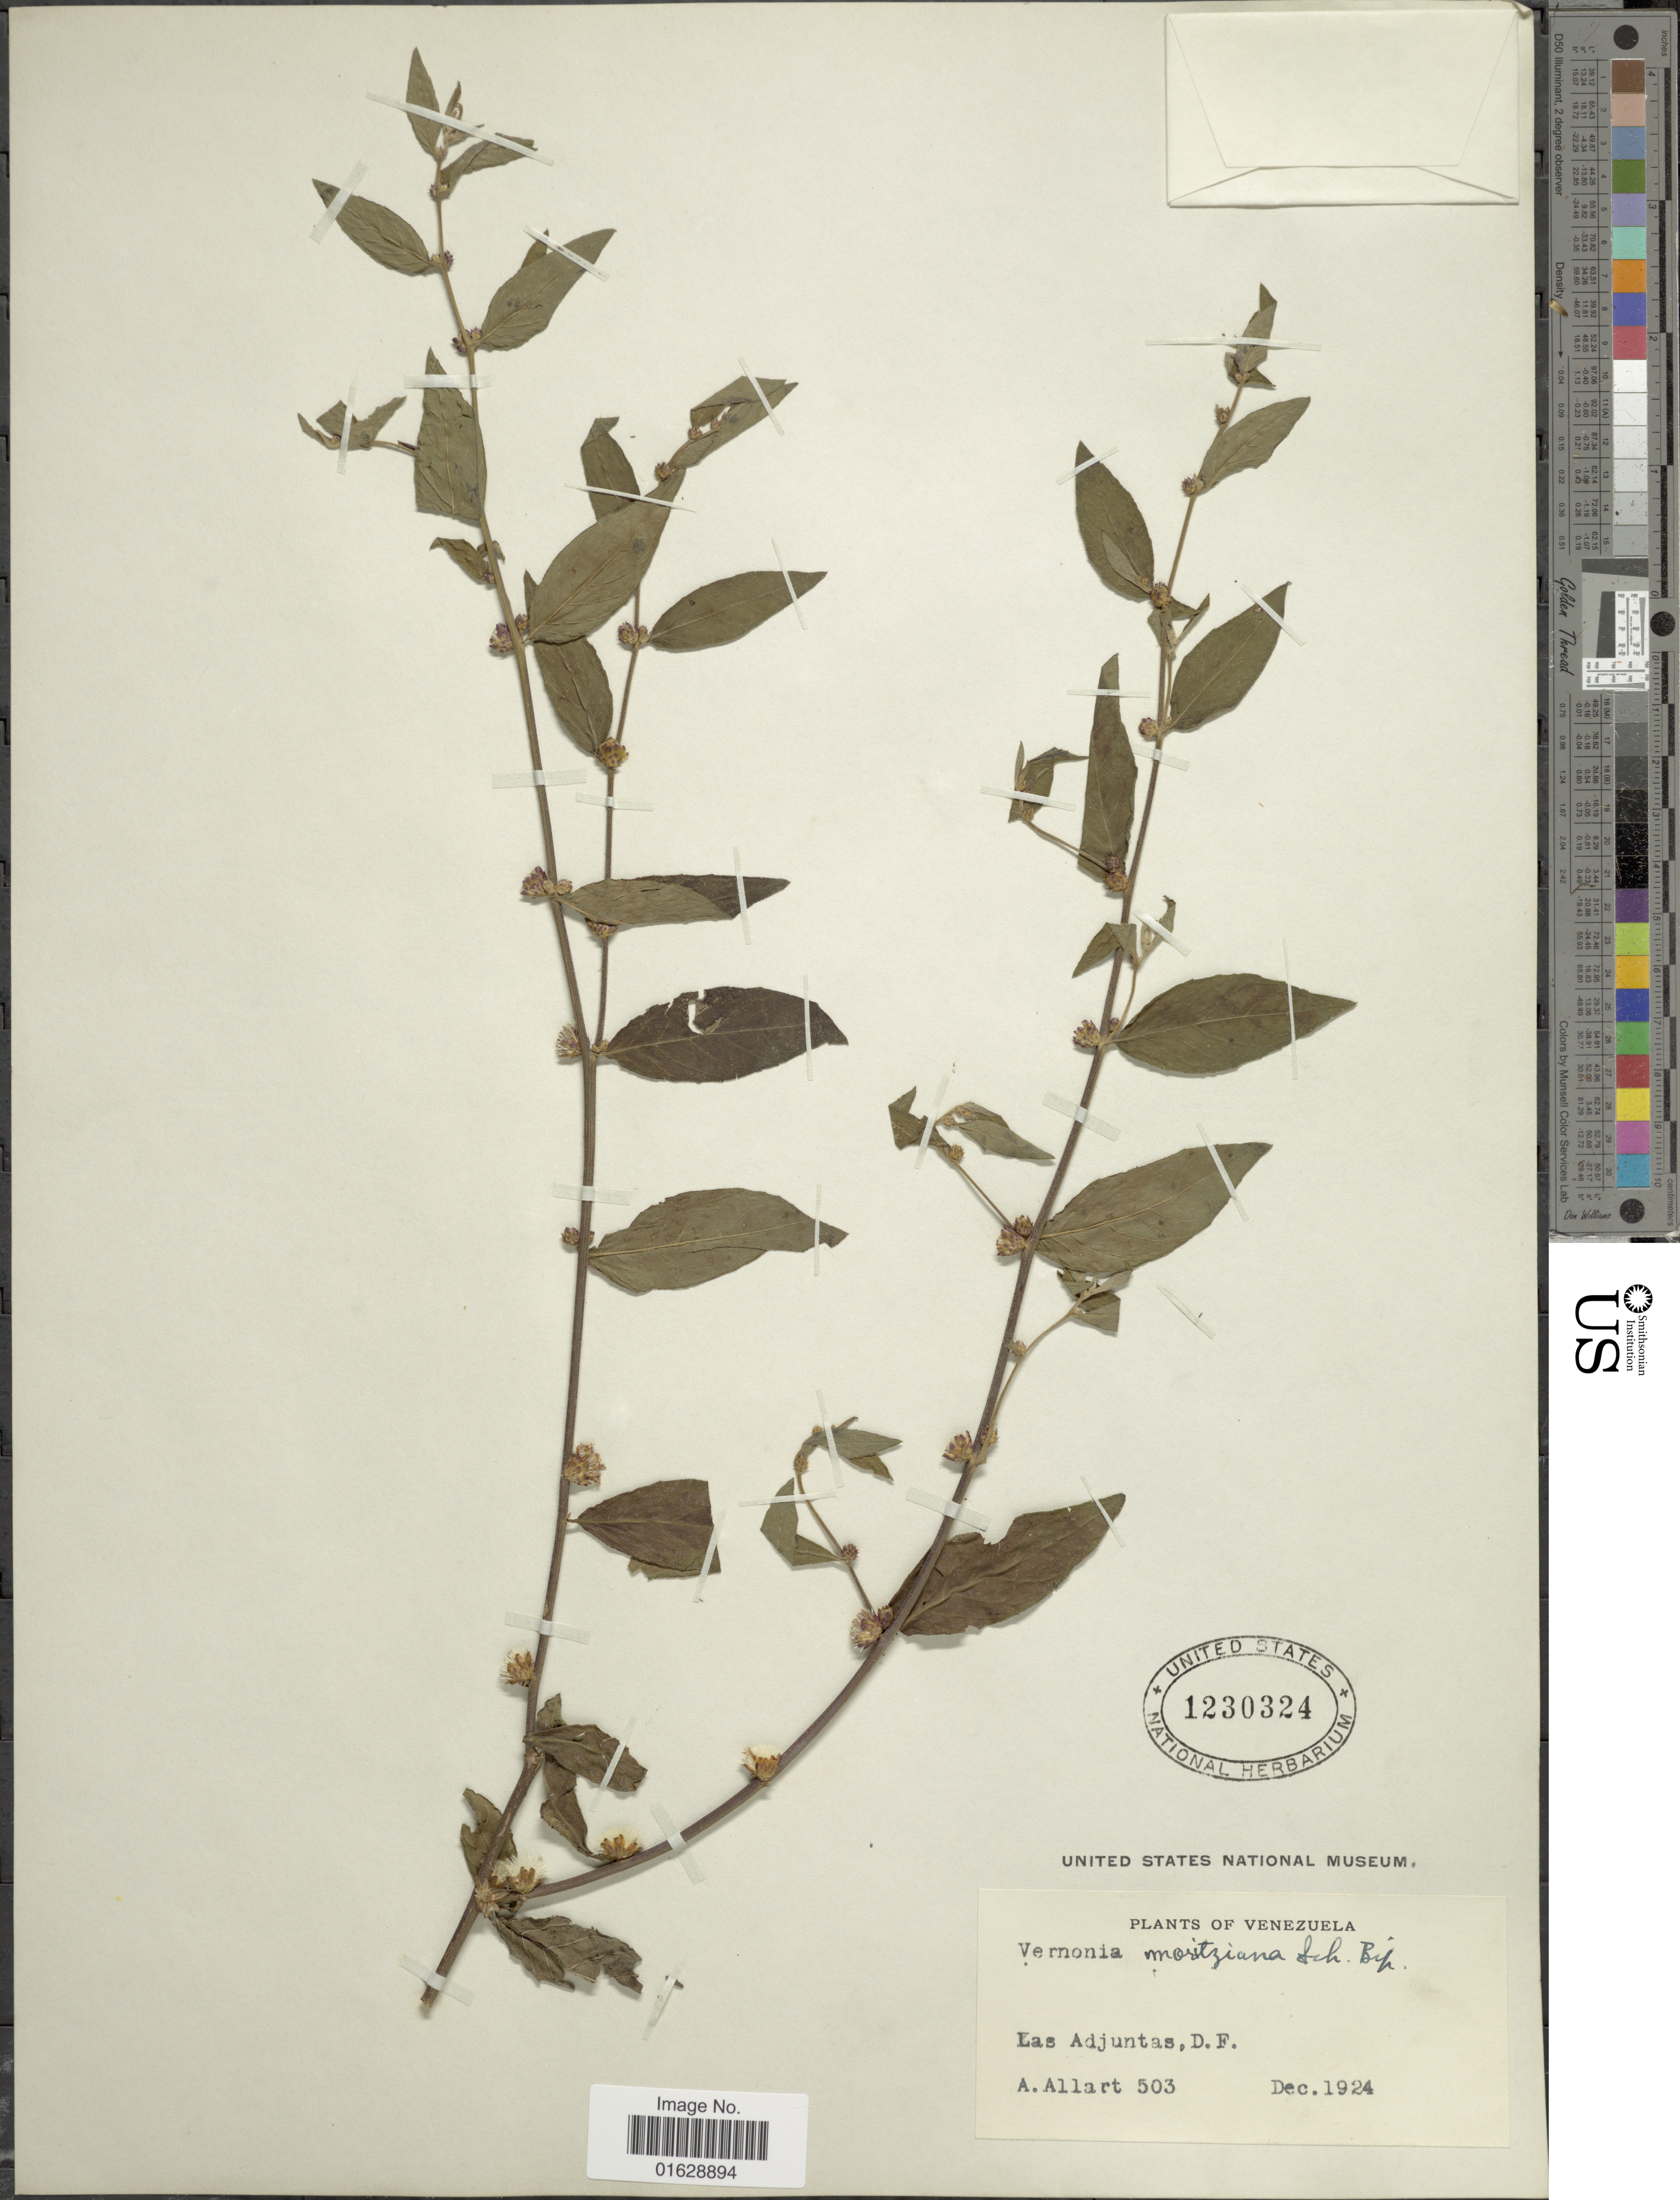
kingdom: Plantae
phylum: Tracheophyta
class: Magnoliopsida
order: Asterales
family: Asteraceae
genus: Lepidaploa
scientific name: Lepidaploa gracilis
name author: (Kunth) H. Rob.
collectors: A. Allart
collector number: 503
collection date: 1924-12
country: Mexico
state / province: Distrito Federal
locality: Las Adjuntas, D.F.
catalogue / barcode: US 1230324